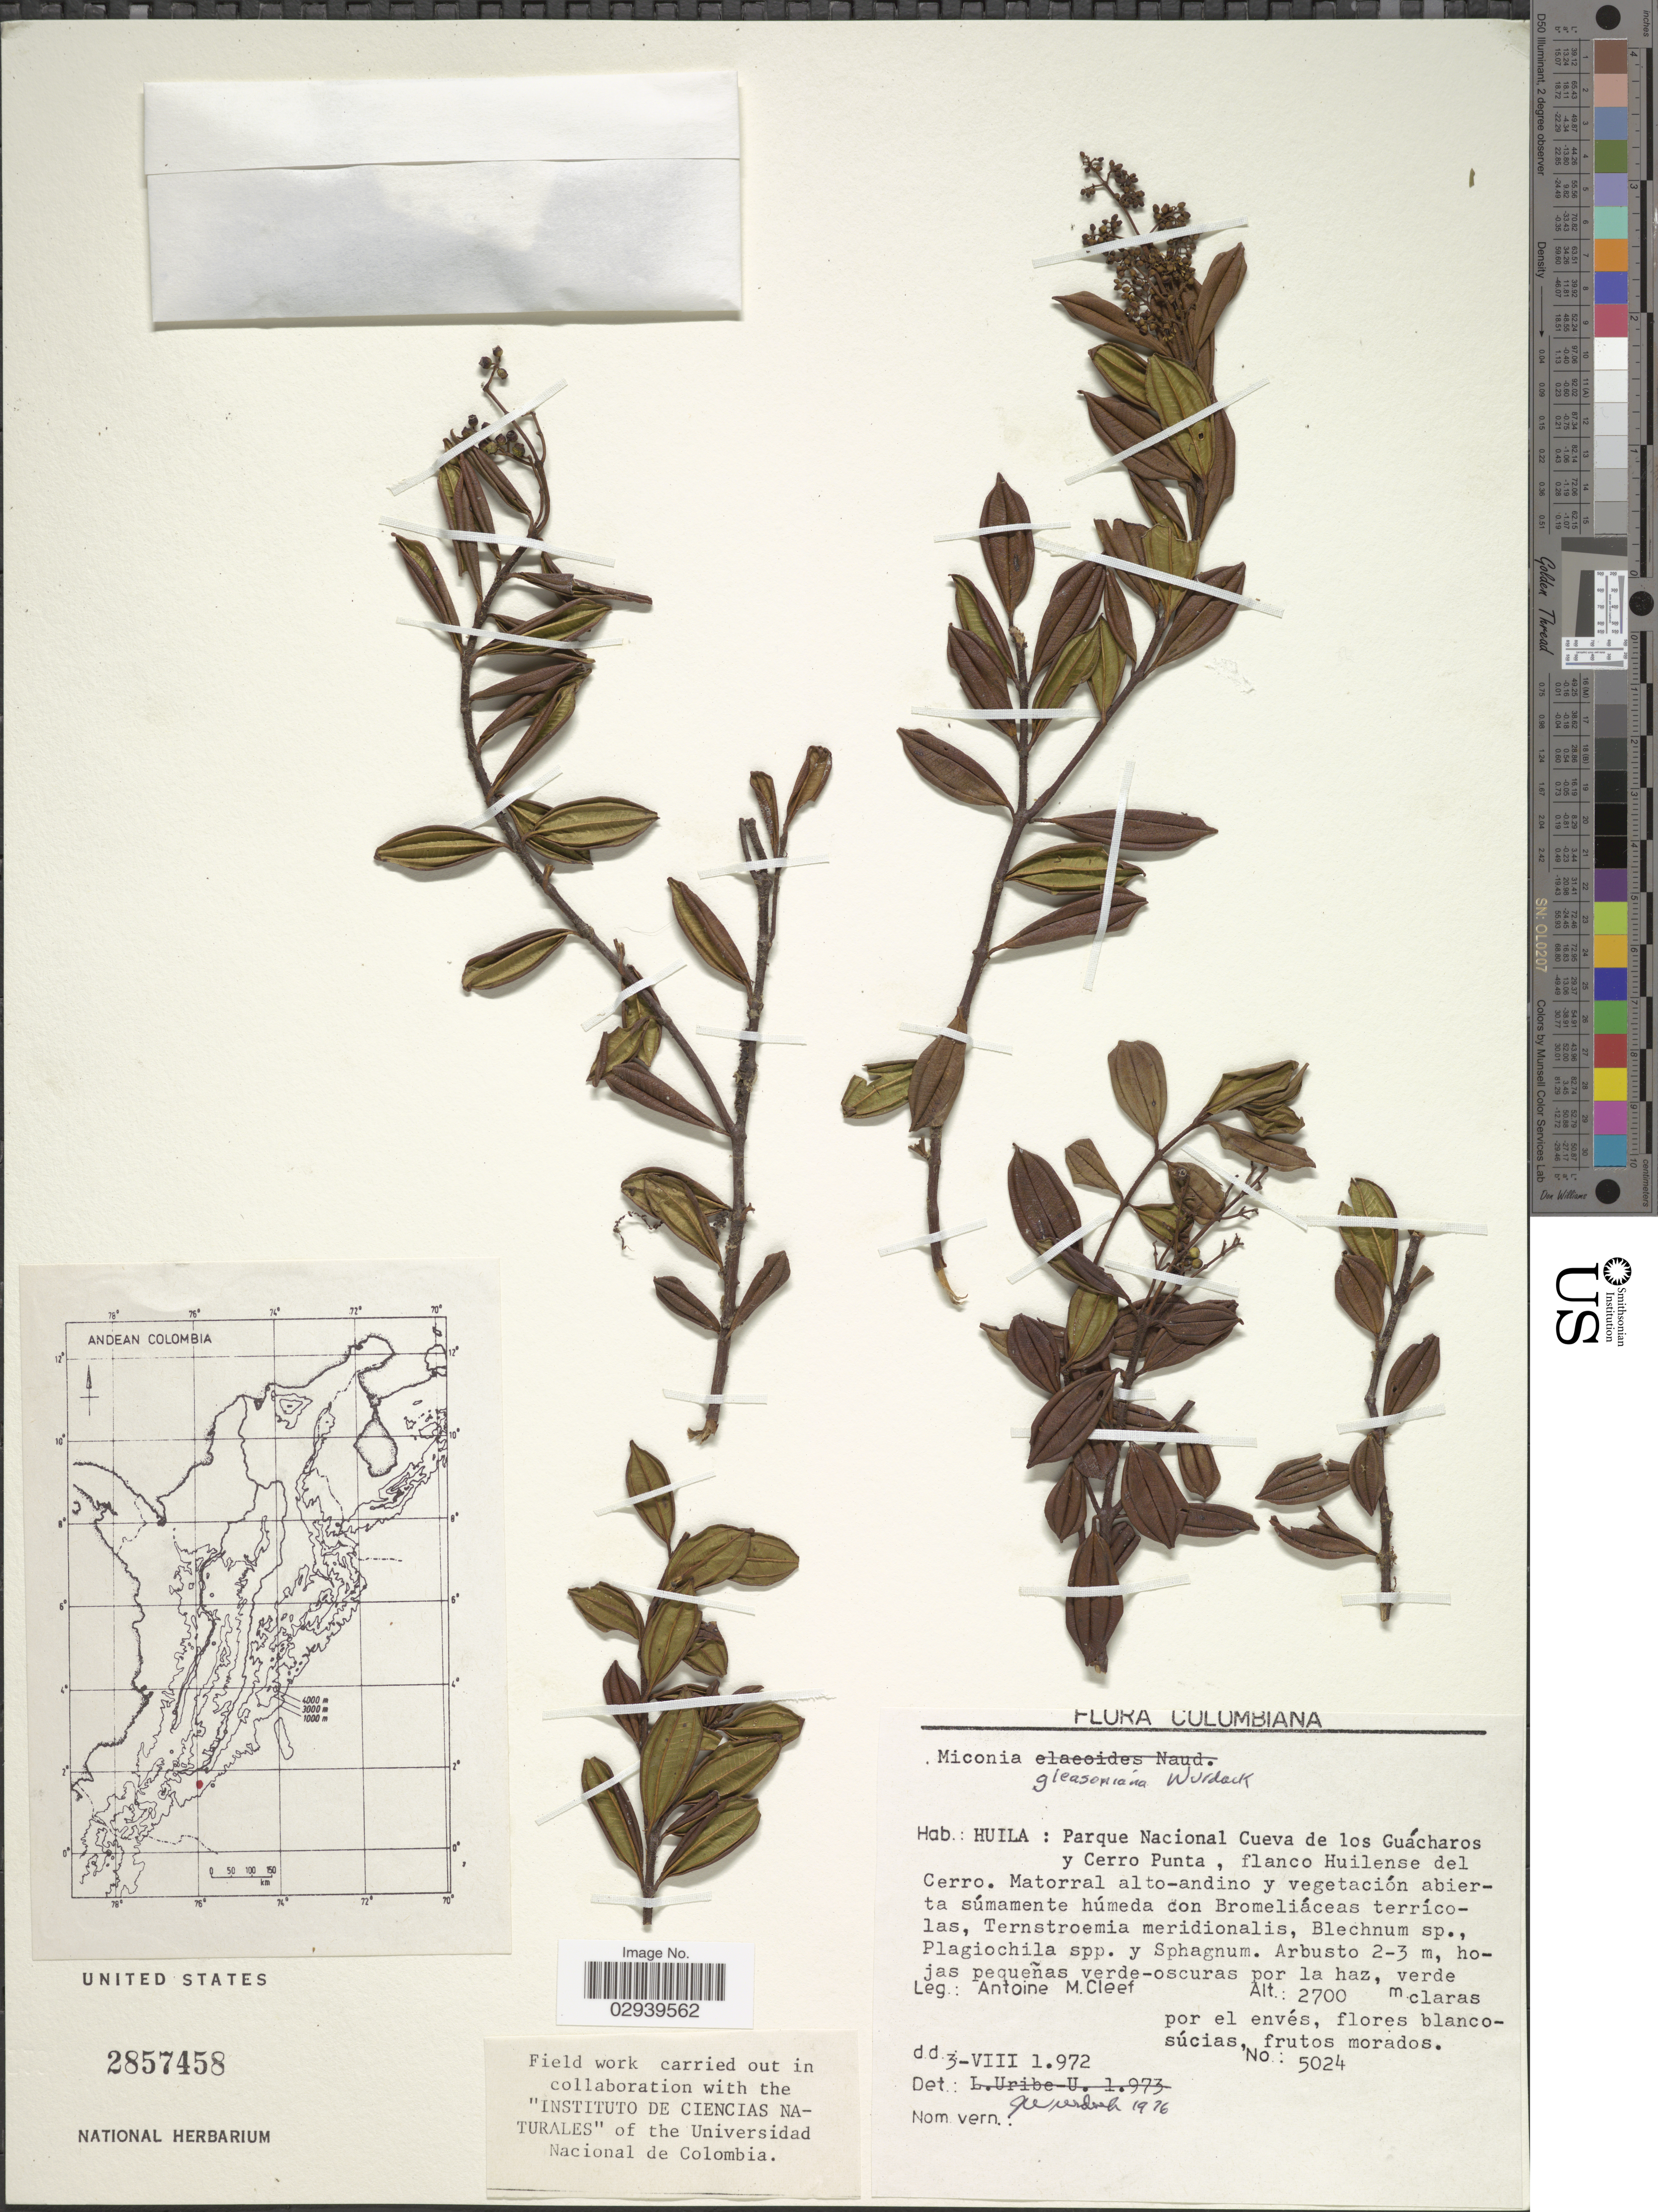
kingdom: Plantae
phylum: Tracheophyta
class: Magnoliopsida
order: Myrtales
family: Melastomataceae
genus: Miconia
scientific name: Miconia gleasoniana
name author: Wurdack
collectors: A. M. Cleef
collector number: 5024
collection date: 1972-08-03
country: Colombia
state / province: Huila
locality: Parque Nacional Cueva de los Guácharos y Cerro Punta, flanco Huilense del Cerro.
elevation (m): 2700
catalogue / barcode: US 2857458